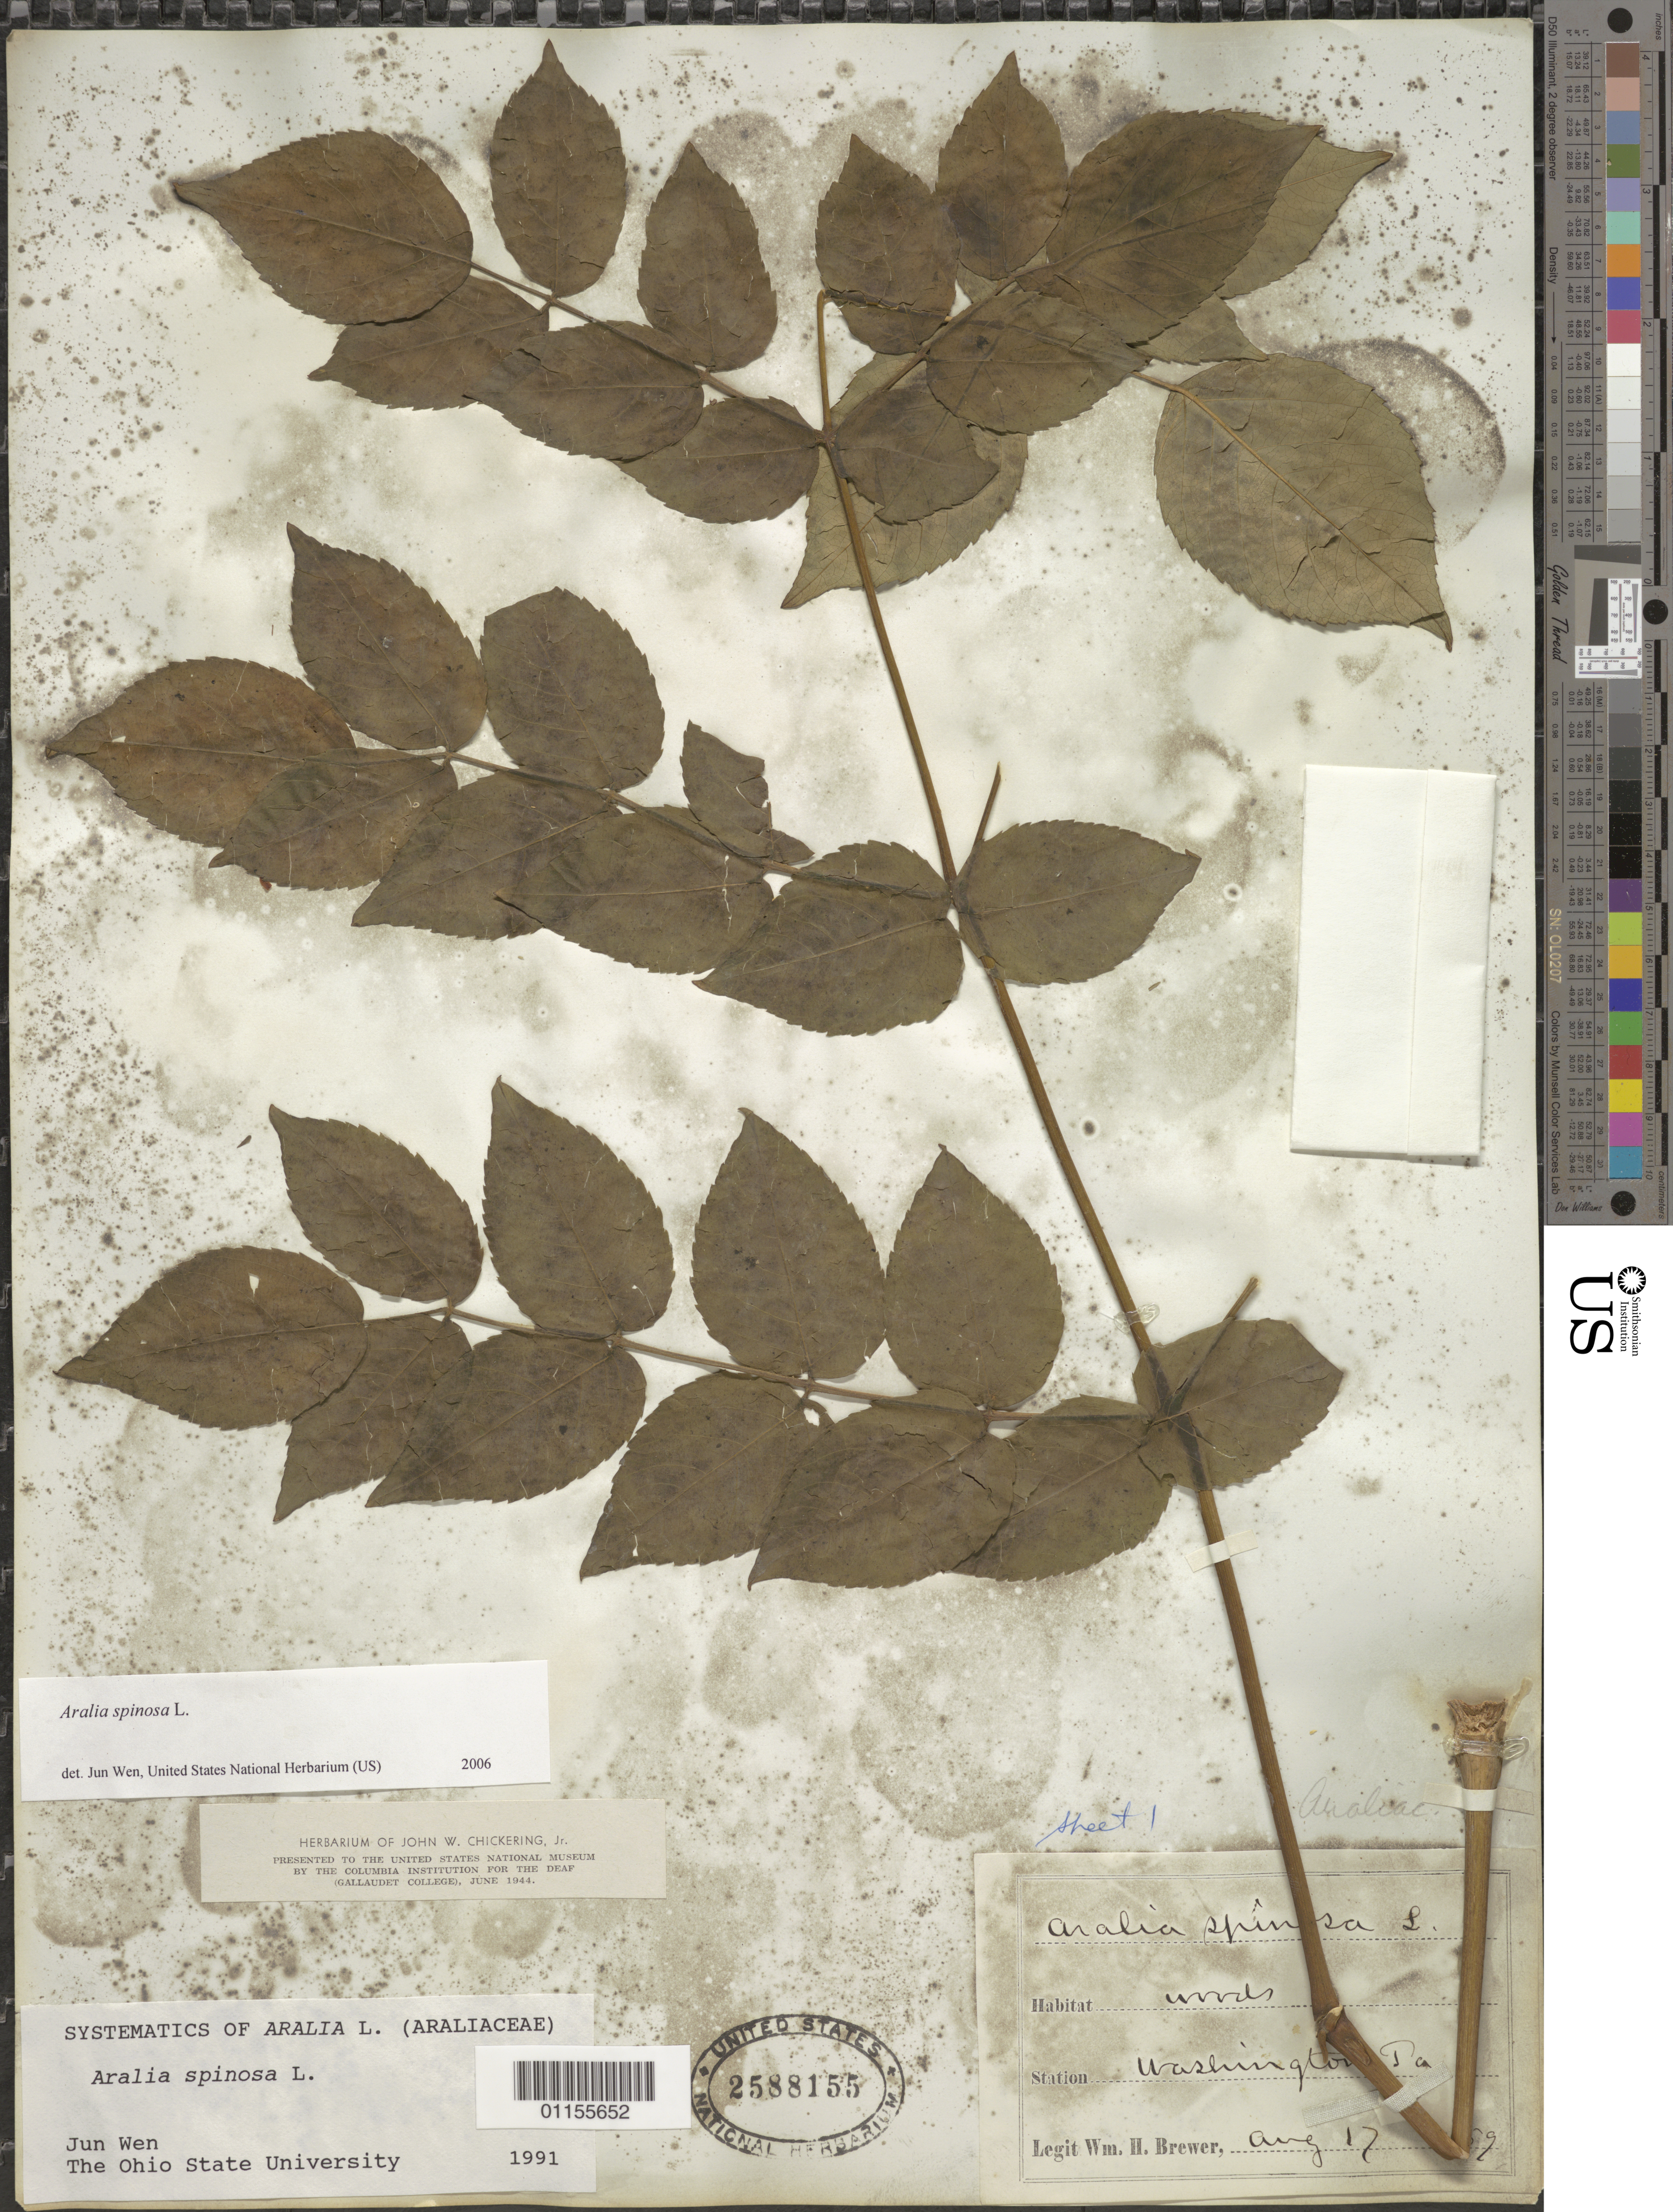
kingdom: Plantae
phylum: Tracheophyta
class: Magnoliopsida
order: Apiales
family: Araliaceae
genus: Aralia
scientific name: Aralia spinosa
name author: L.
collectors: W. H. Brewer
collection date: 1859-08-17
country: United States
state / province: Pennsylvania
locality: Washington.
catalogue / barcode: US 2588155